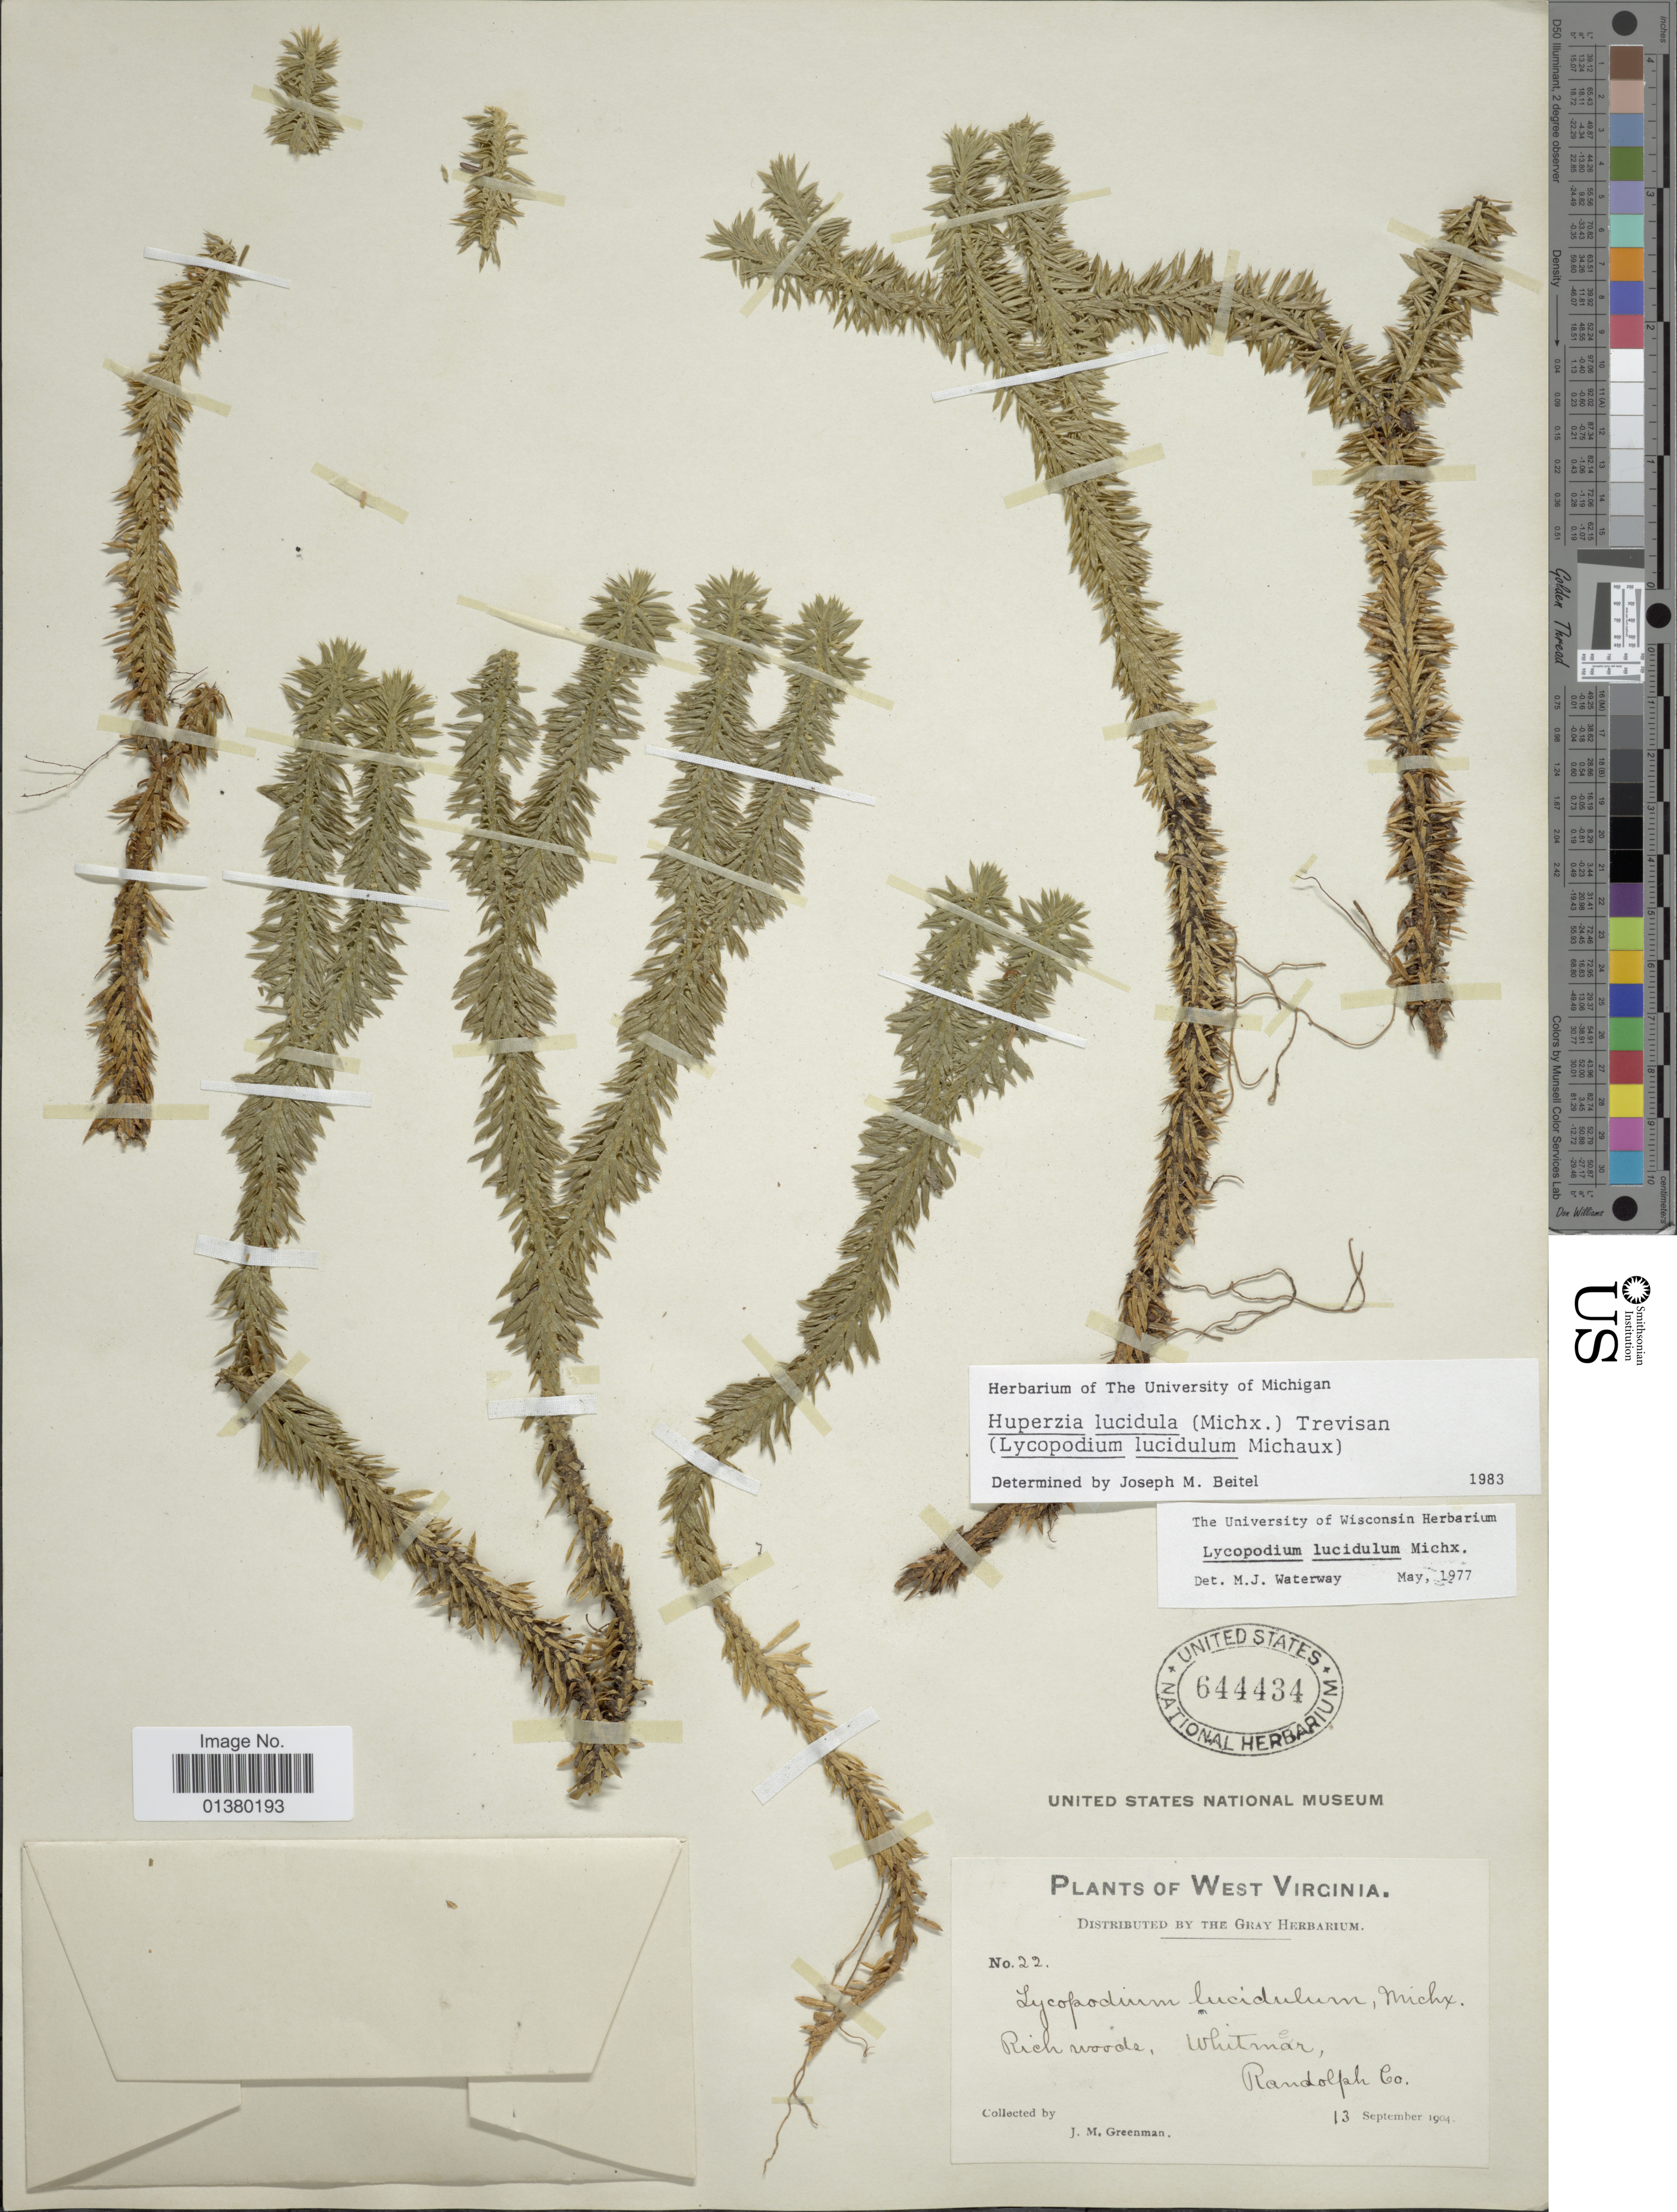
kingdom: Plantae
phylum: Tracheophyta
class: Lycopodiopsida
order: Lycopodiales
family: Lycopodiaceae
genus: Huperzia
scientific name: Huperzia lucidula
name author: (Michx.) Trevis.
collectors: J. M. Greenman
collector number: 22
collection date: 1904-09-13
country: United States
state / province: West Virginia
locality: Rich woods, Whitmer, Randolph Co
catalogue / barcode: US 644434